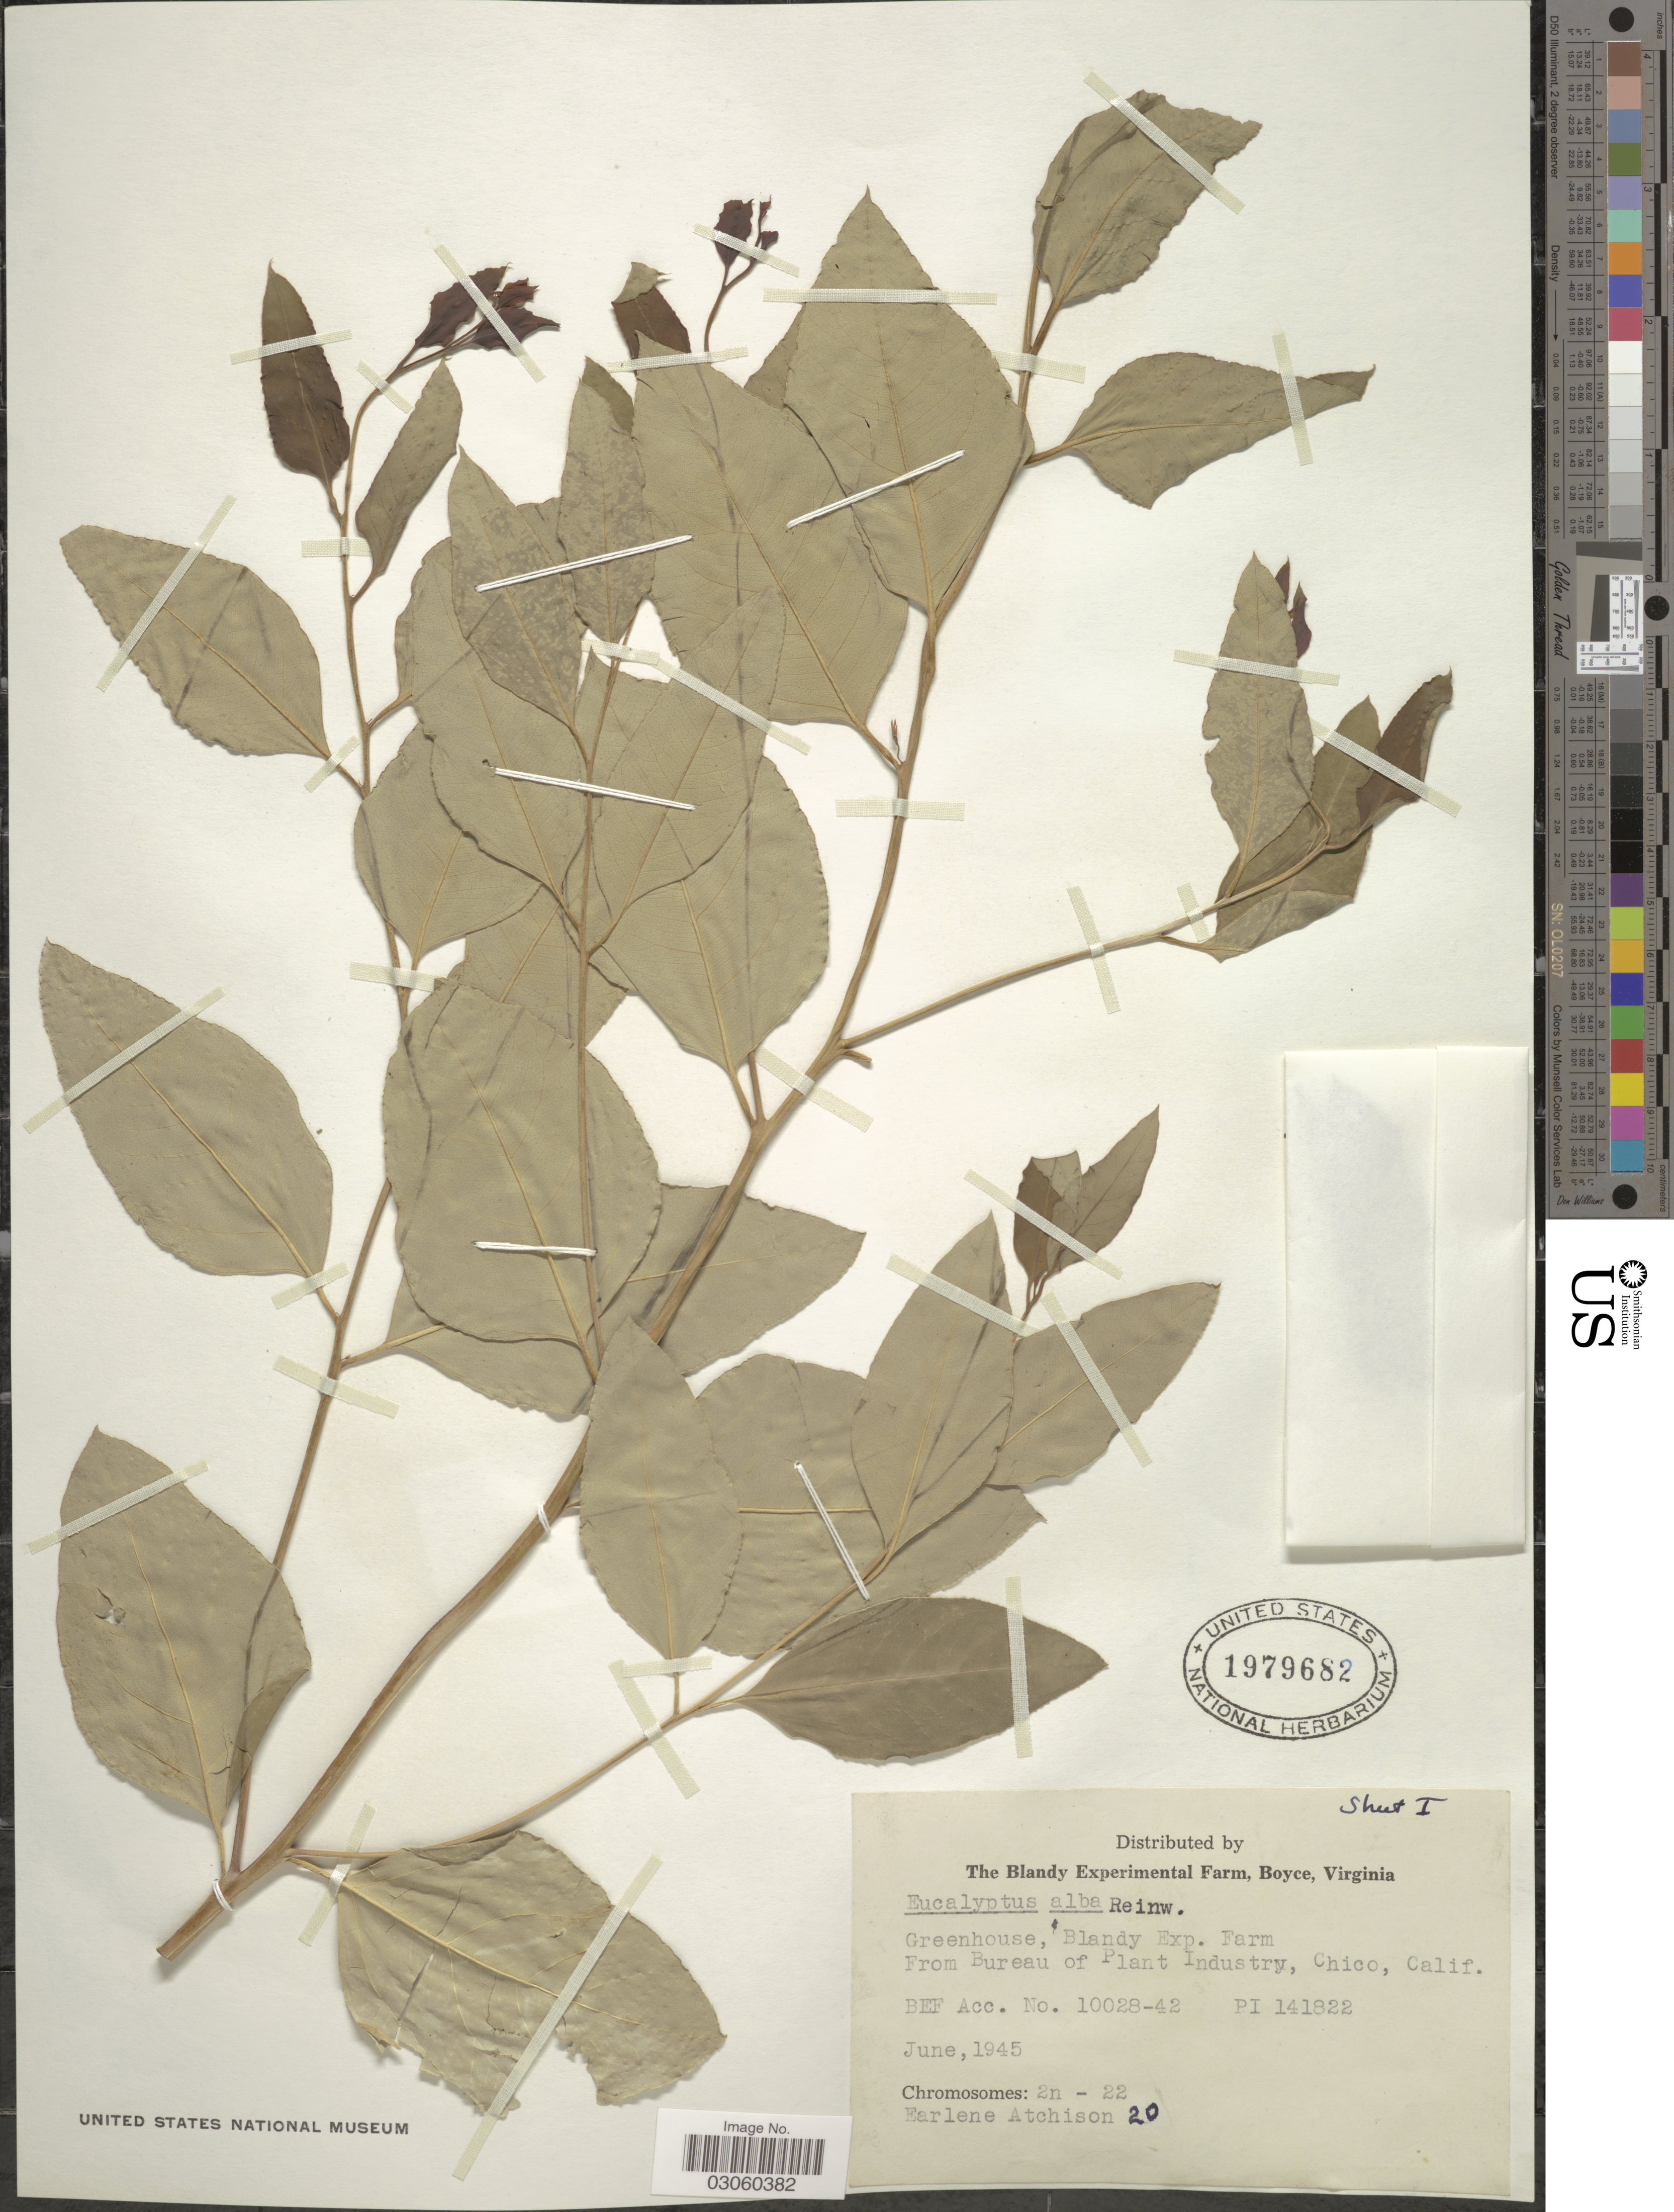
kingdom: Plantae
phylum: Tracheophyta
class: Magnoliopsida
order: Myrtales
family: Myrtaceae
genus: Eucalyptus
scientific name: Eucalyptus alba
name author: Reinw.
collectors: E. Atchison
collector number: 20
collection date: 1945-06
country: United States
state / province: Virginia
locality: The Blandy Experimental Farm, Boyce, Virginia.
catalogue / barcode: US 1979682